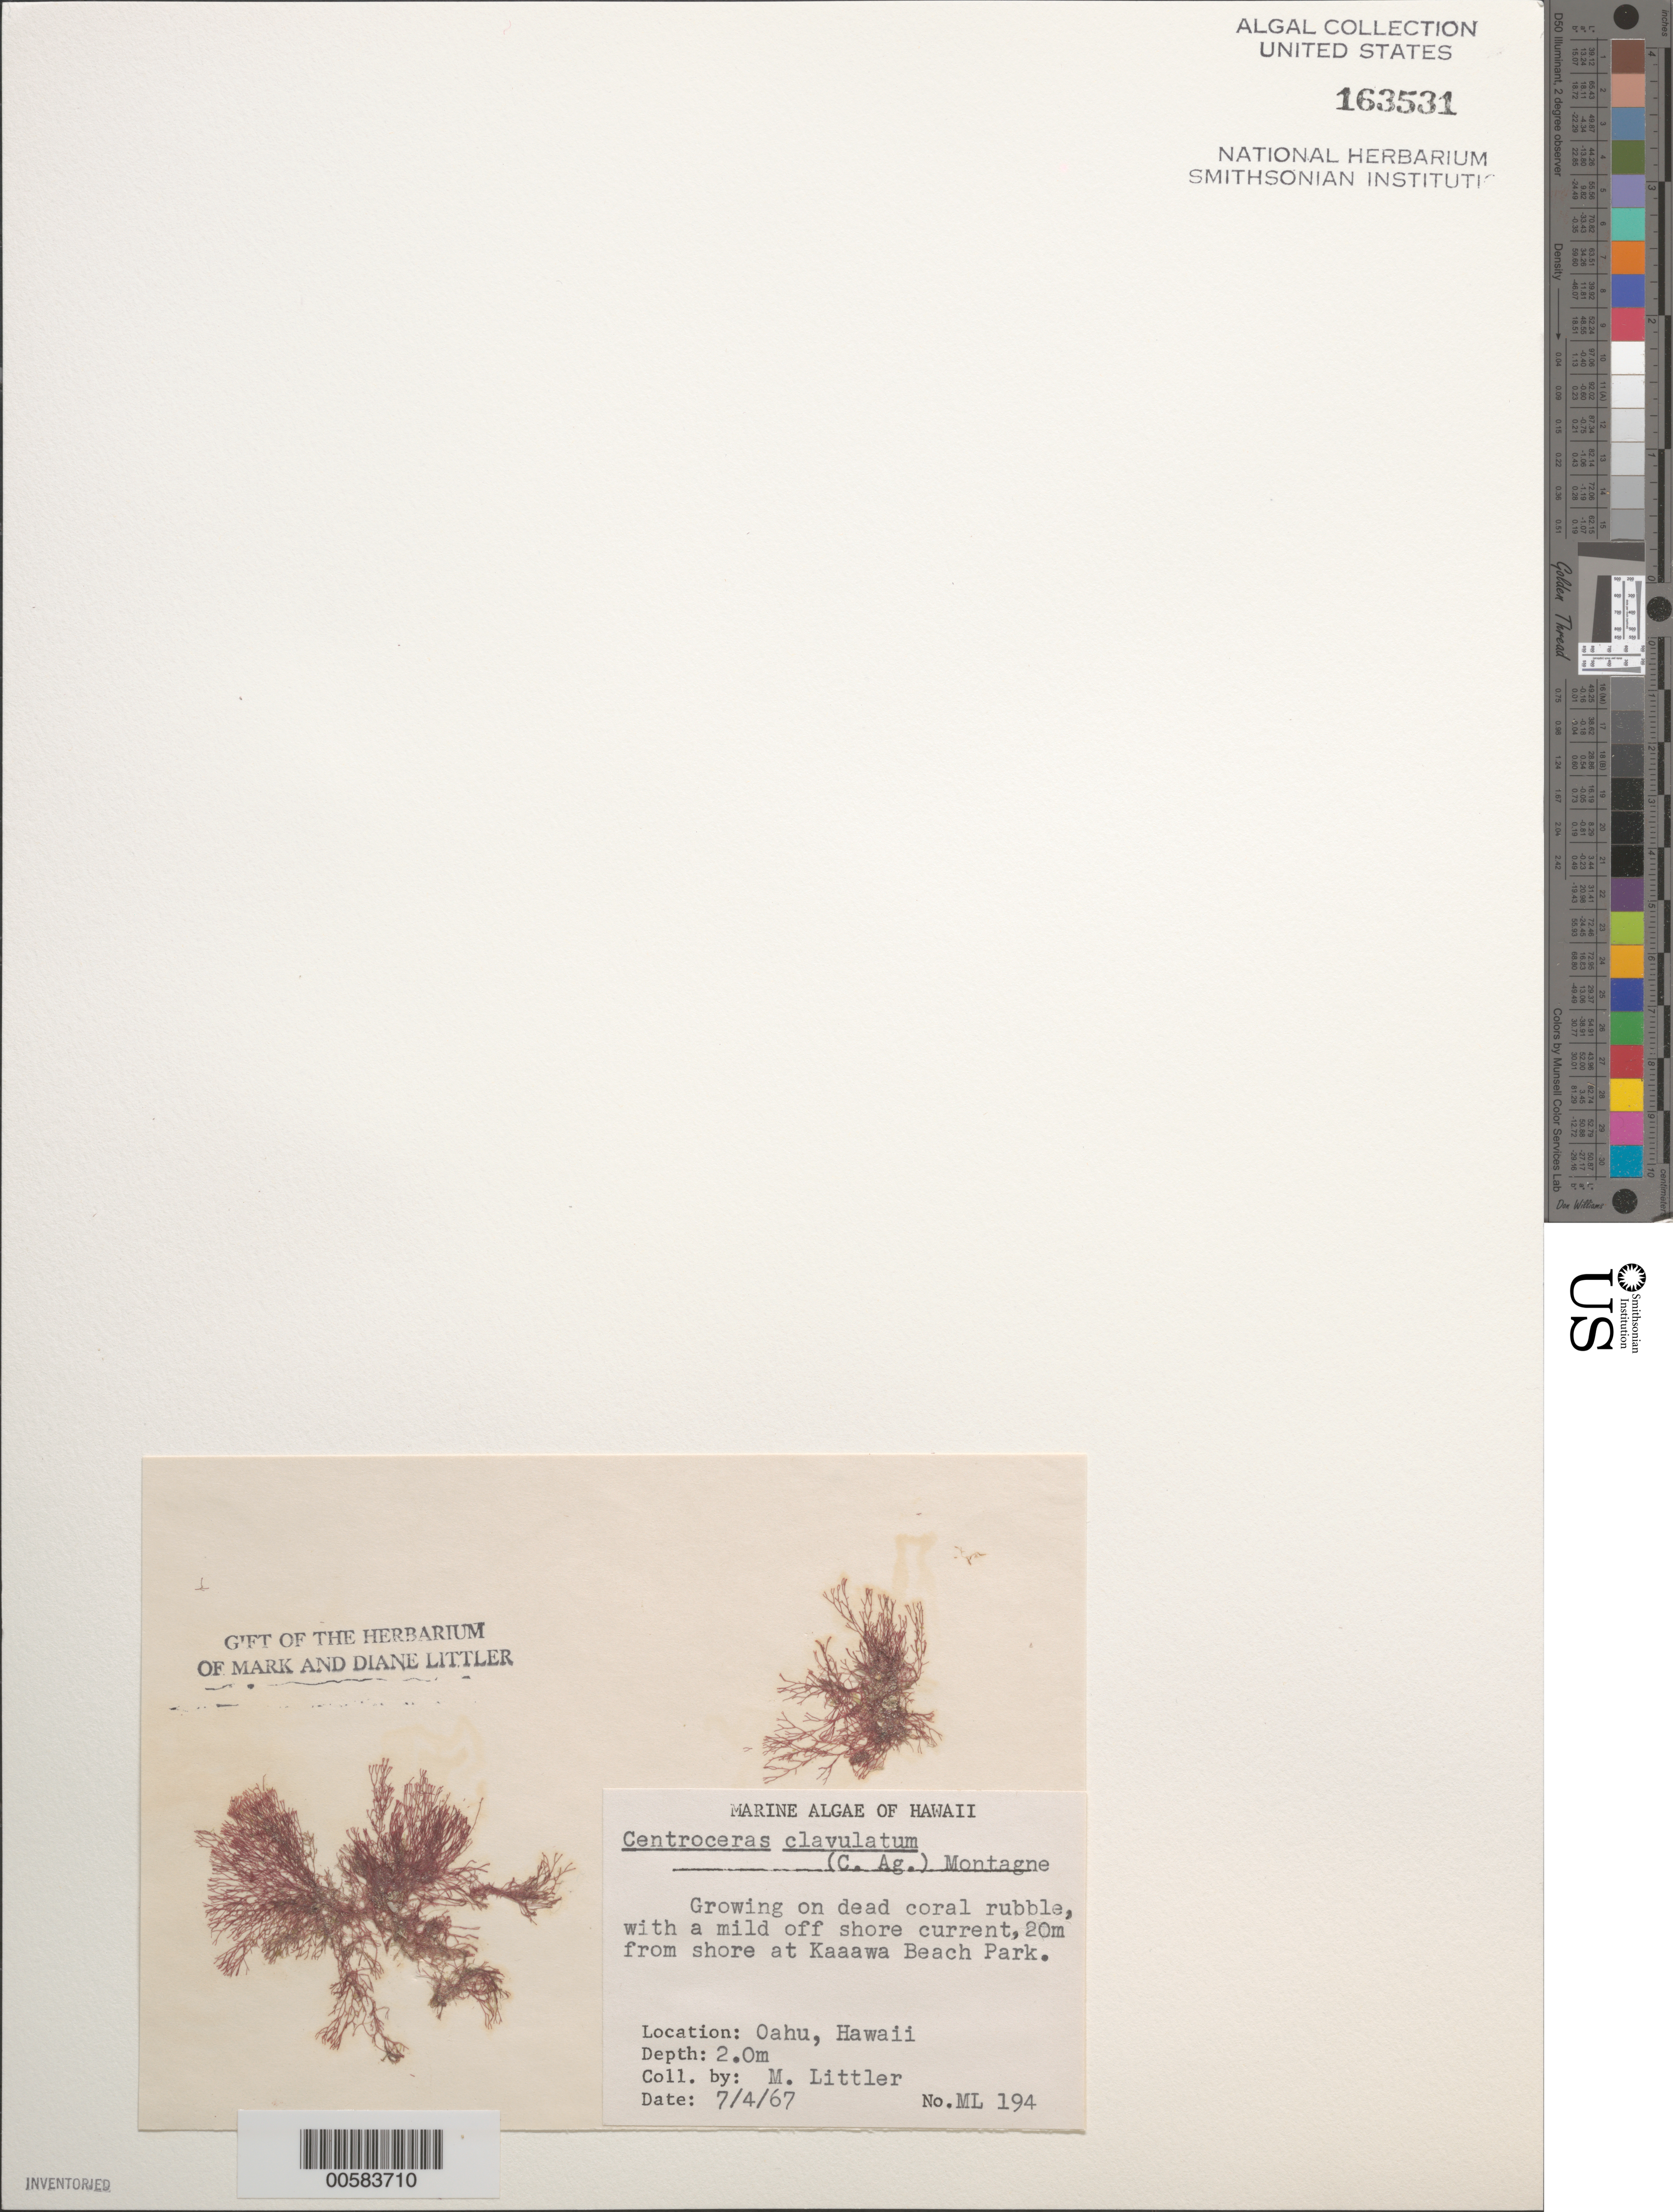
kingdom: Plantae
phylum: Rhodophyta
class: Florideophyceae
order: Ceramiales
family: Ceramiaceae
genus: Centroceras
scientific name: Centroceras clavulatum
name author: (C. Agardh) Mont.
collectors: M. M. Littler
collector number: ML 194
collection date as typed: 04 Jul 1967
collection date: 1967-07-04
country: United States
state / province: Hawaii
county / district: Honolulu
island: Oahu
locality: Kaaawa Beach Park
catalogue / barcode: US 163531